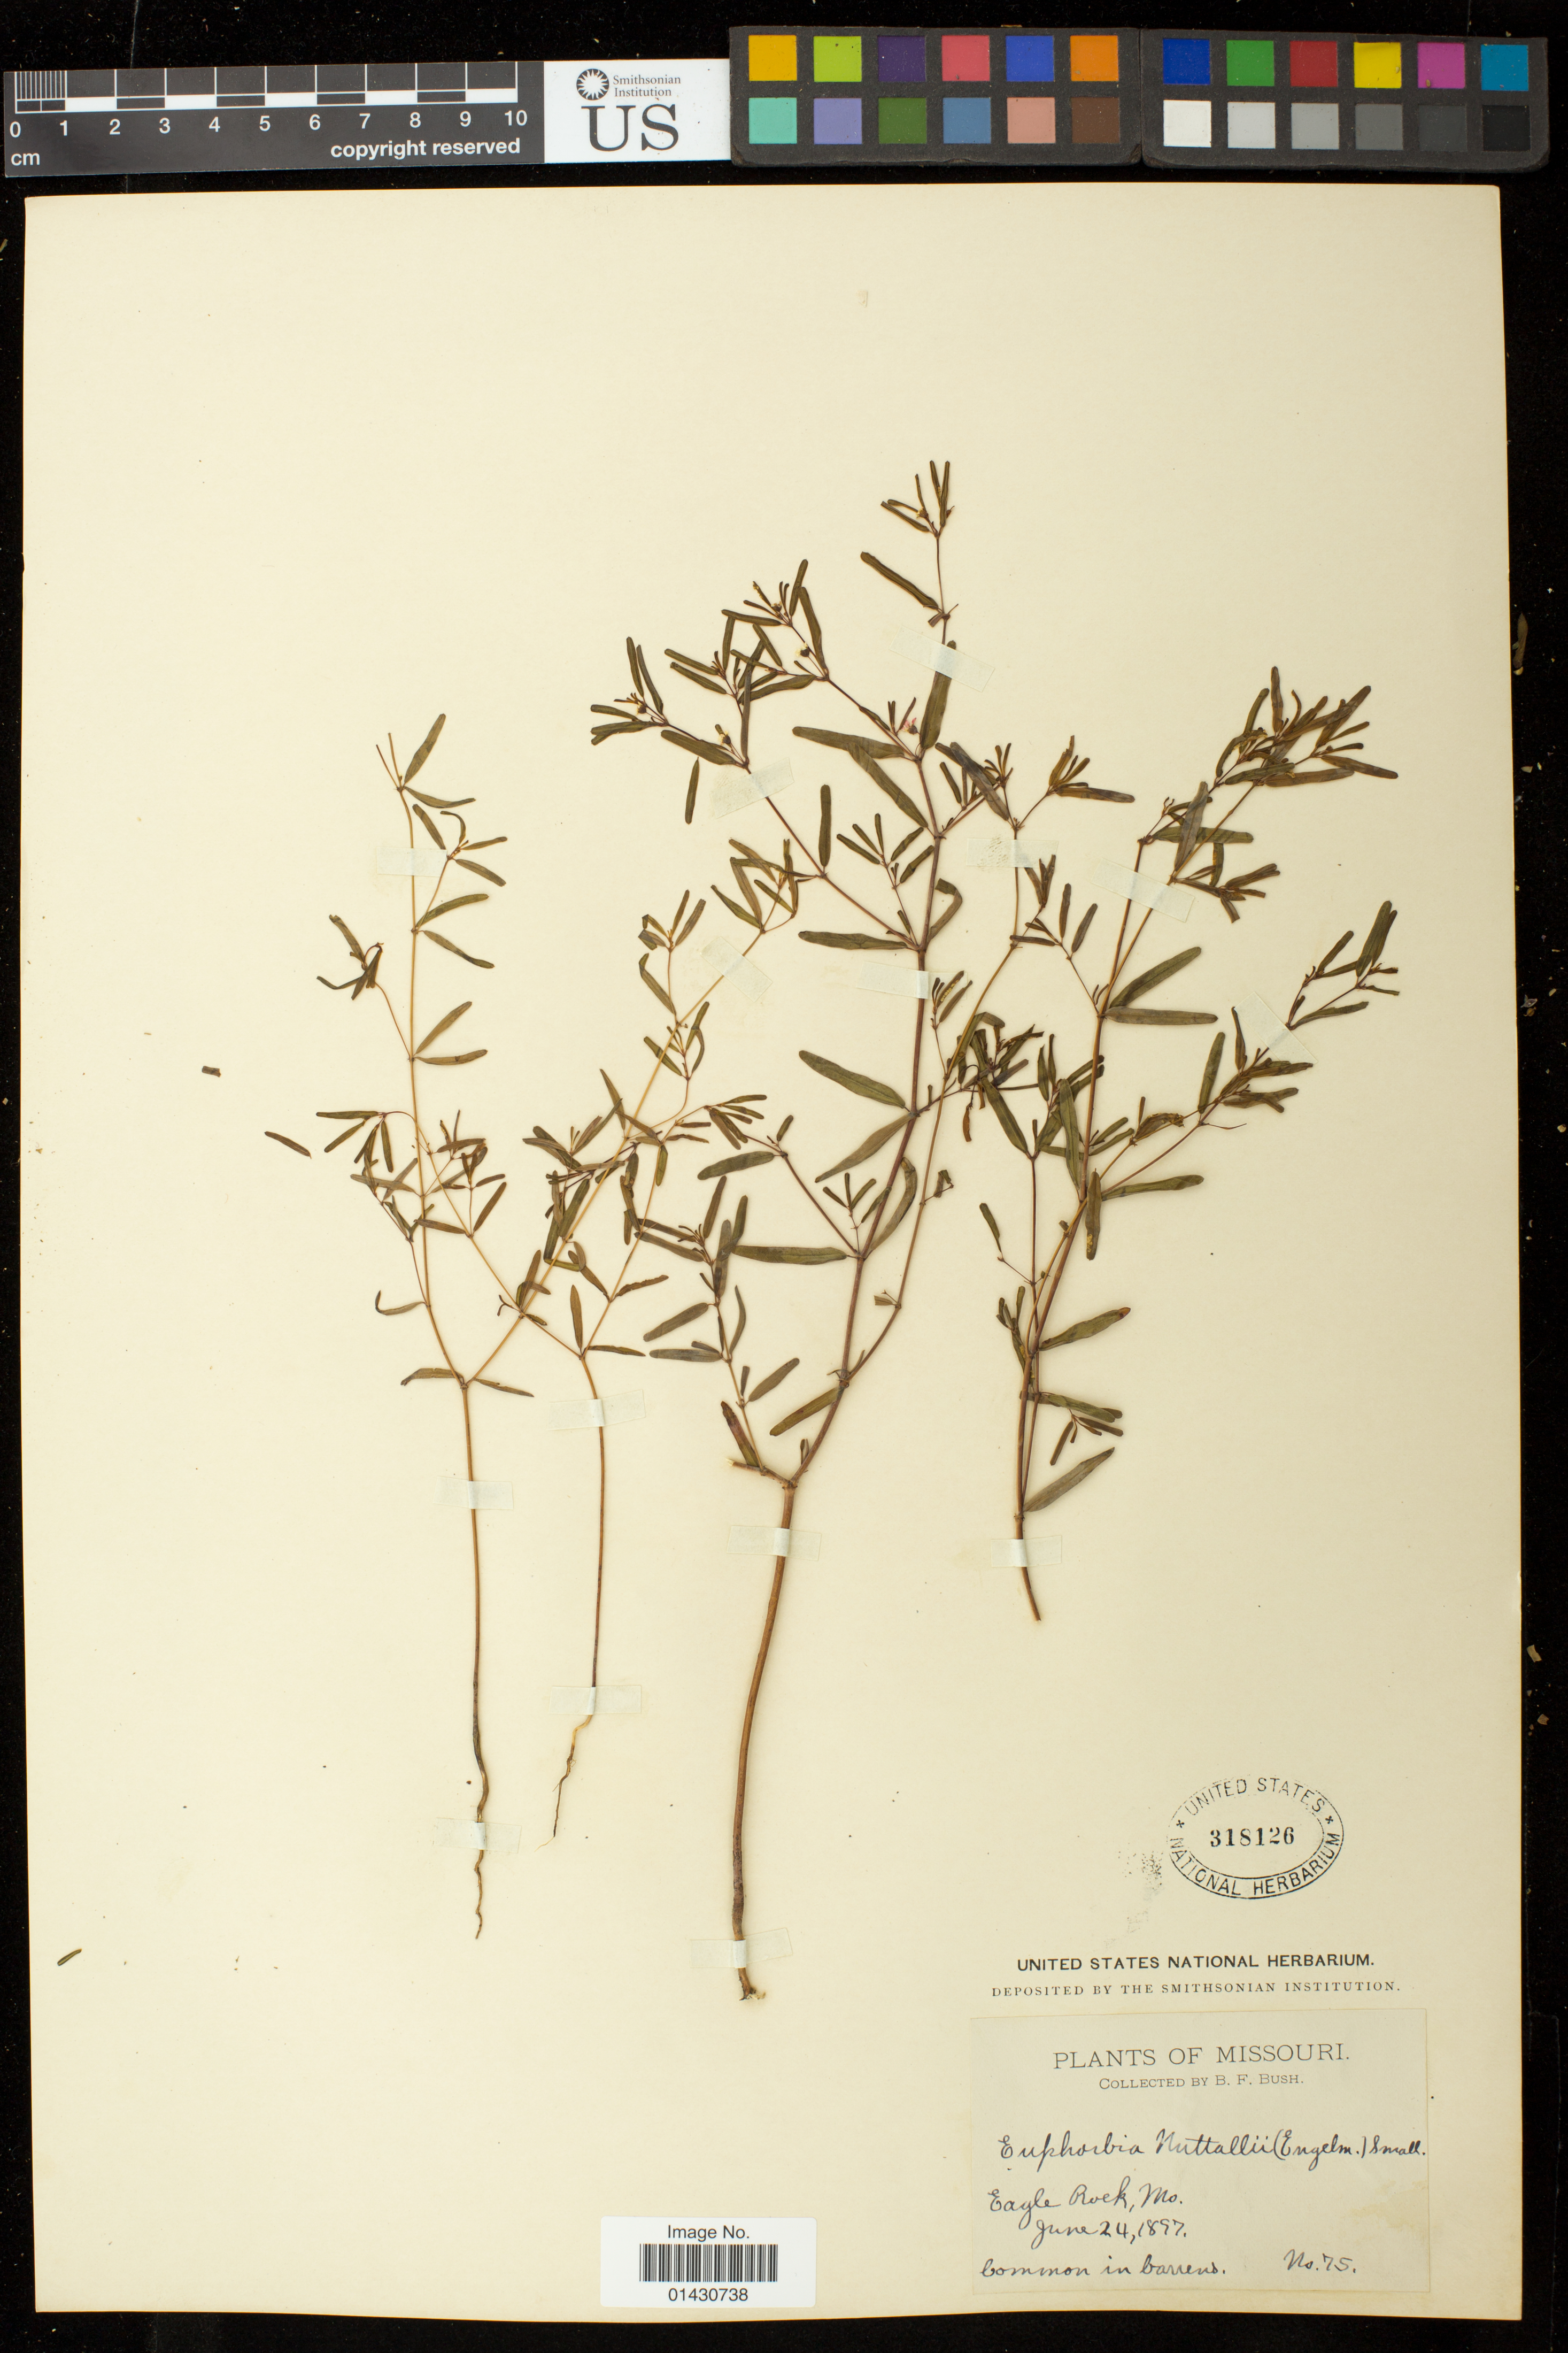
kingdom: Plantae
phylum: Tracheophyta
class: Magnoliopsida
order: Malpighiales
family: Euphorbiaceae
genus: Euphorbia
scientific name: Euphorbia missurica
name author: Raf.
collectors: B. F. Bush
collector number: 75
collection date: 1897-06-24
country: United States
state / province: Missouri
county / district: Barry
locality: Eagle Rock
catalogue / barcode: US 318126